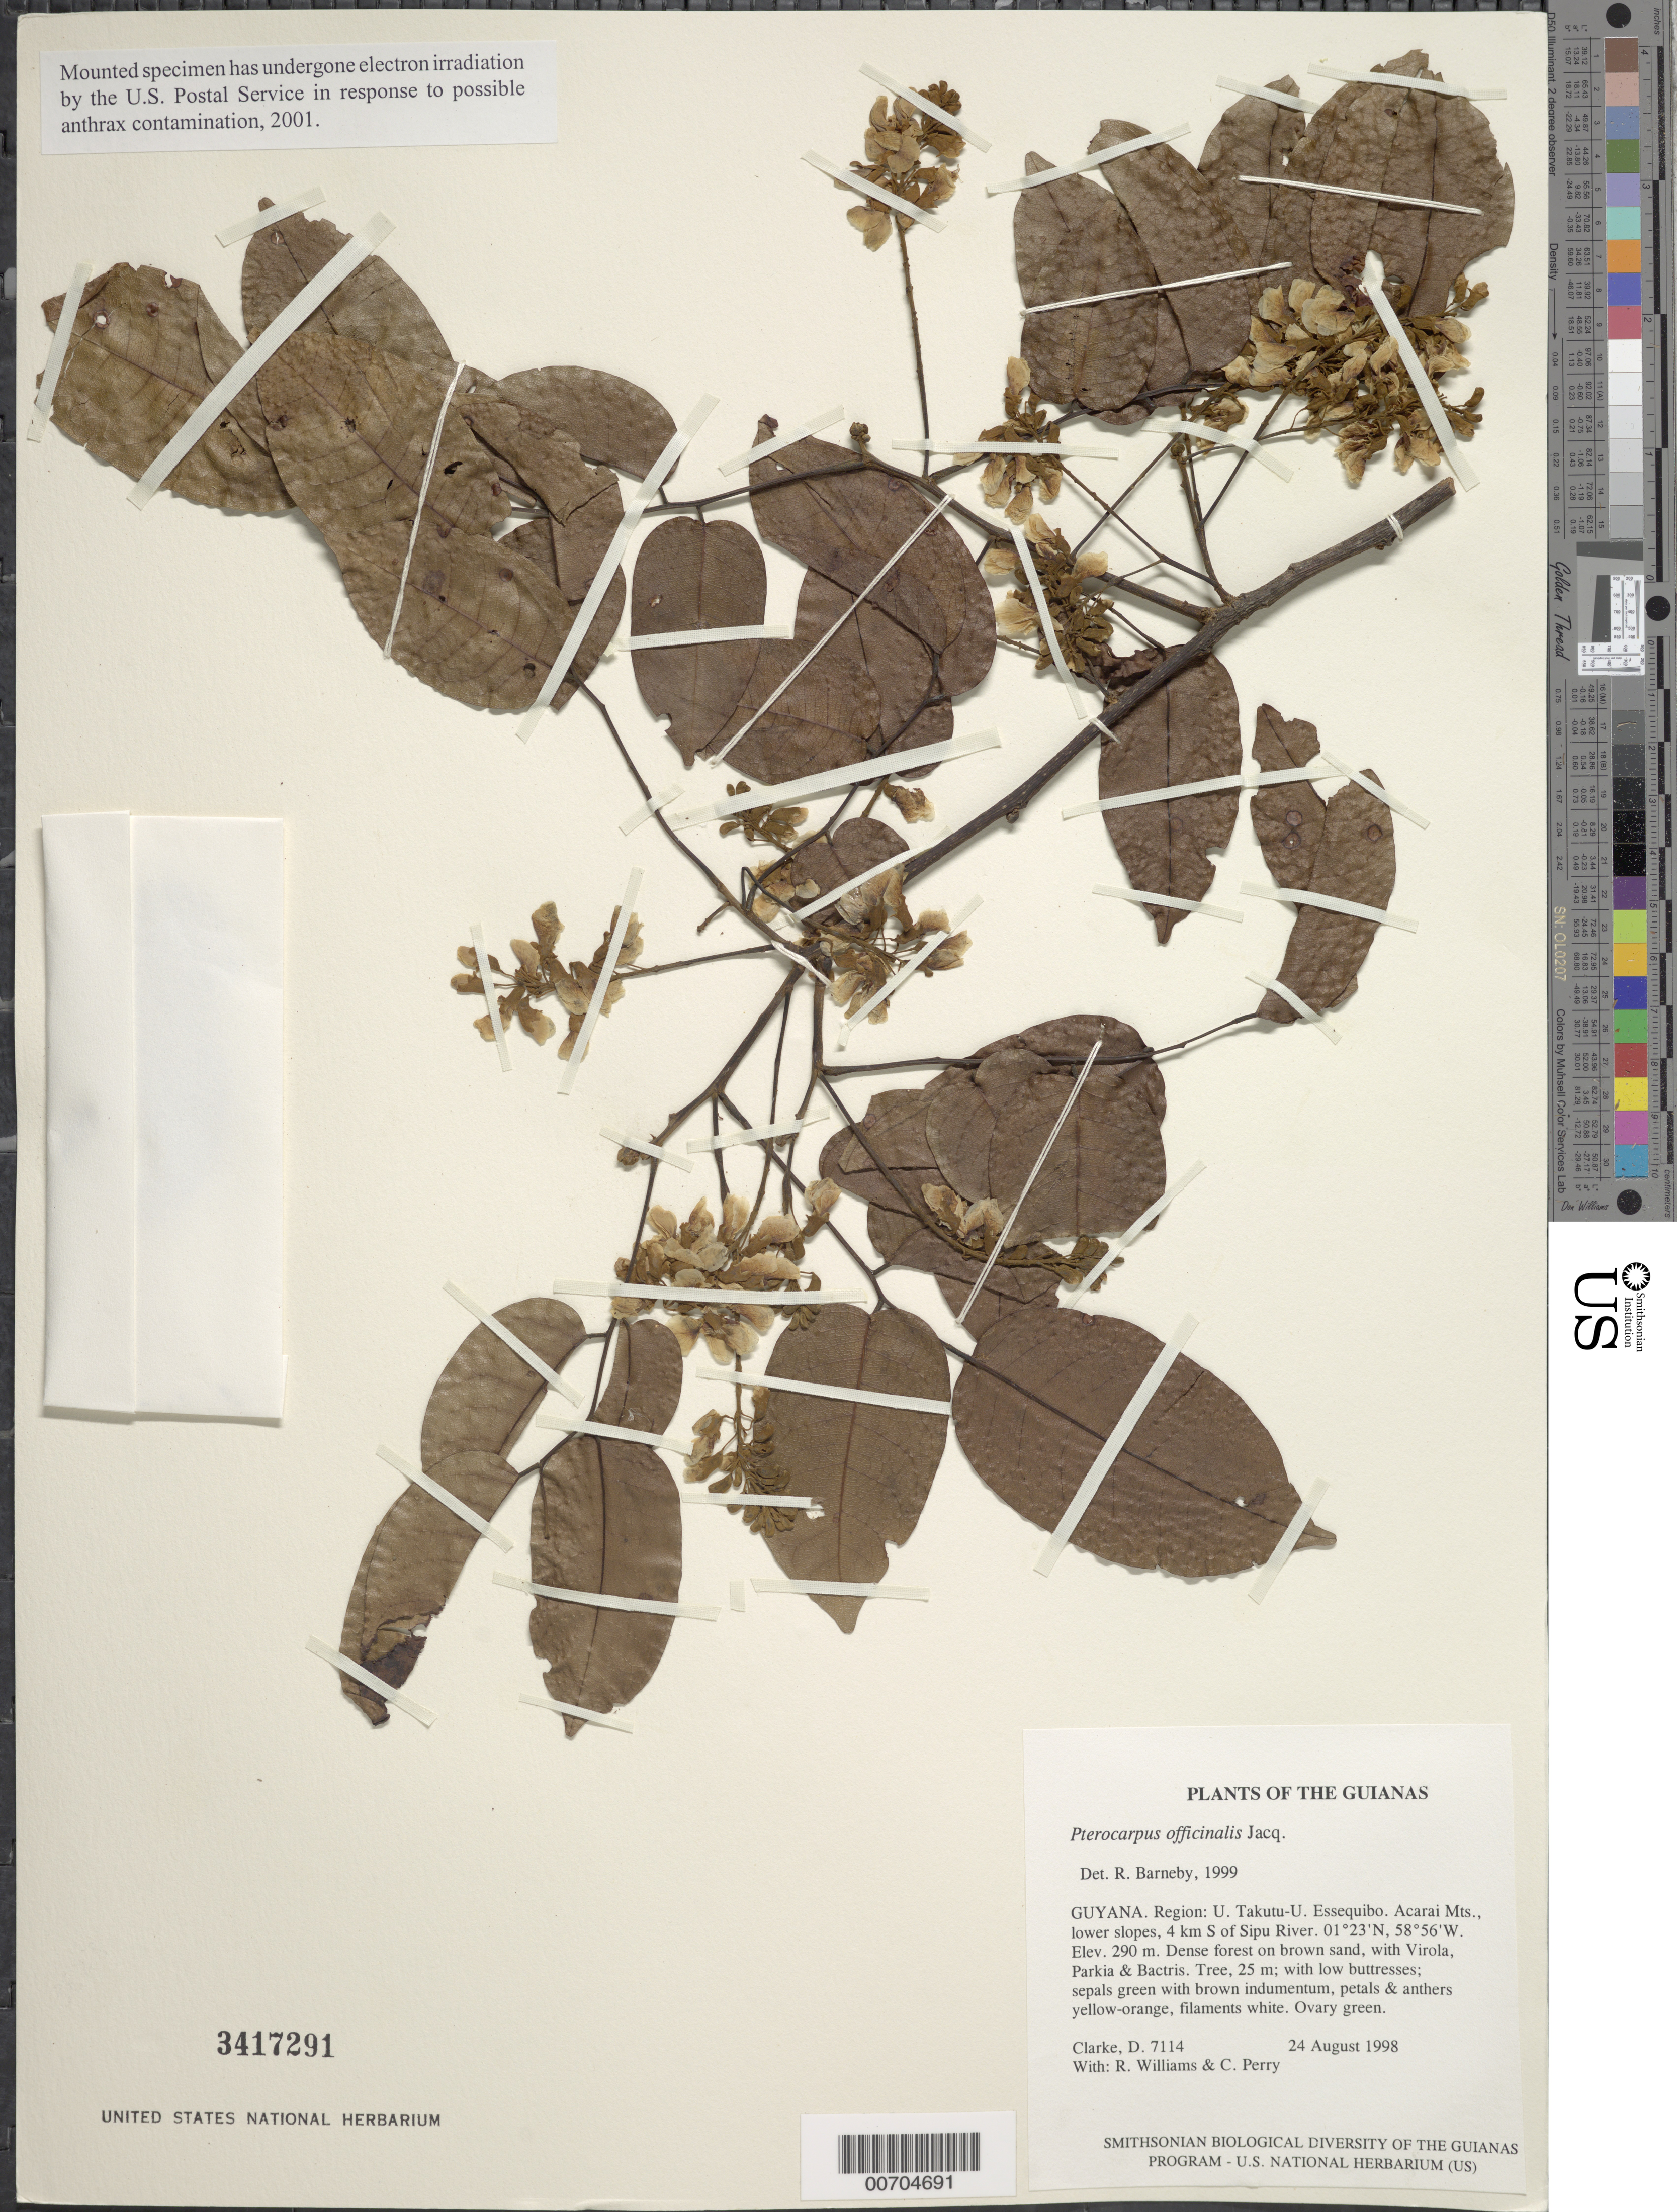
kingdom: Plantae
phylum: Tracheophyta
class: Magnoliopsida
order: Fabales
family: Fabaceae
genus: Pterocarpus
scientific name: Pterocarpus officinalis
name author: Jacq.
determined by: Barneby, Rupert C., (NY)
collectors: H. D. Clarke, R. Williams & C. Perry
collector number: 7114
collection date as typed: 24 August 1998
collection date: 1998-08-24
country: Guyana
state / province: U. Takutu-U. Essequibo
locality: Acarai Mts., lower slopes, 4 km S of Sipu River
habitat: Dense forest on brown sand, with Virola, Parkia & Bactris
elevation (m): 290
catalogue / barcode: US 3417291